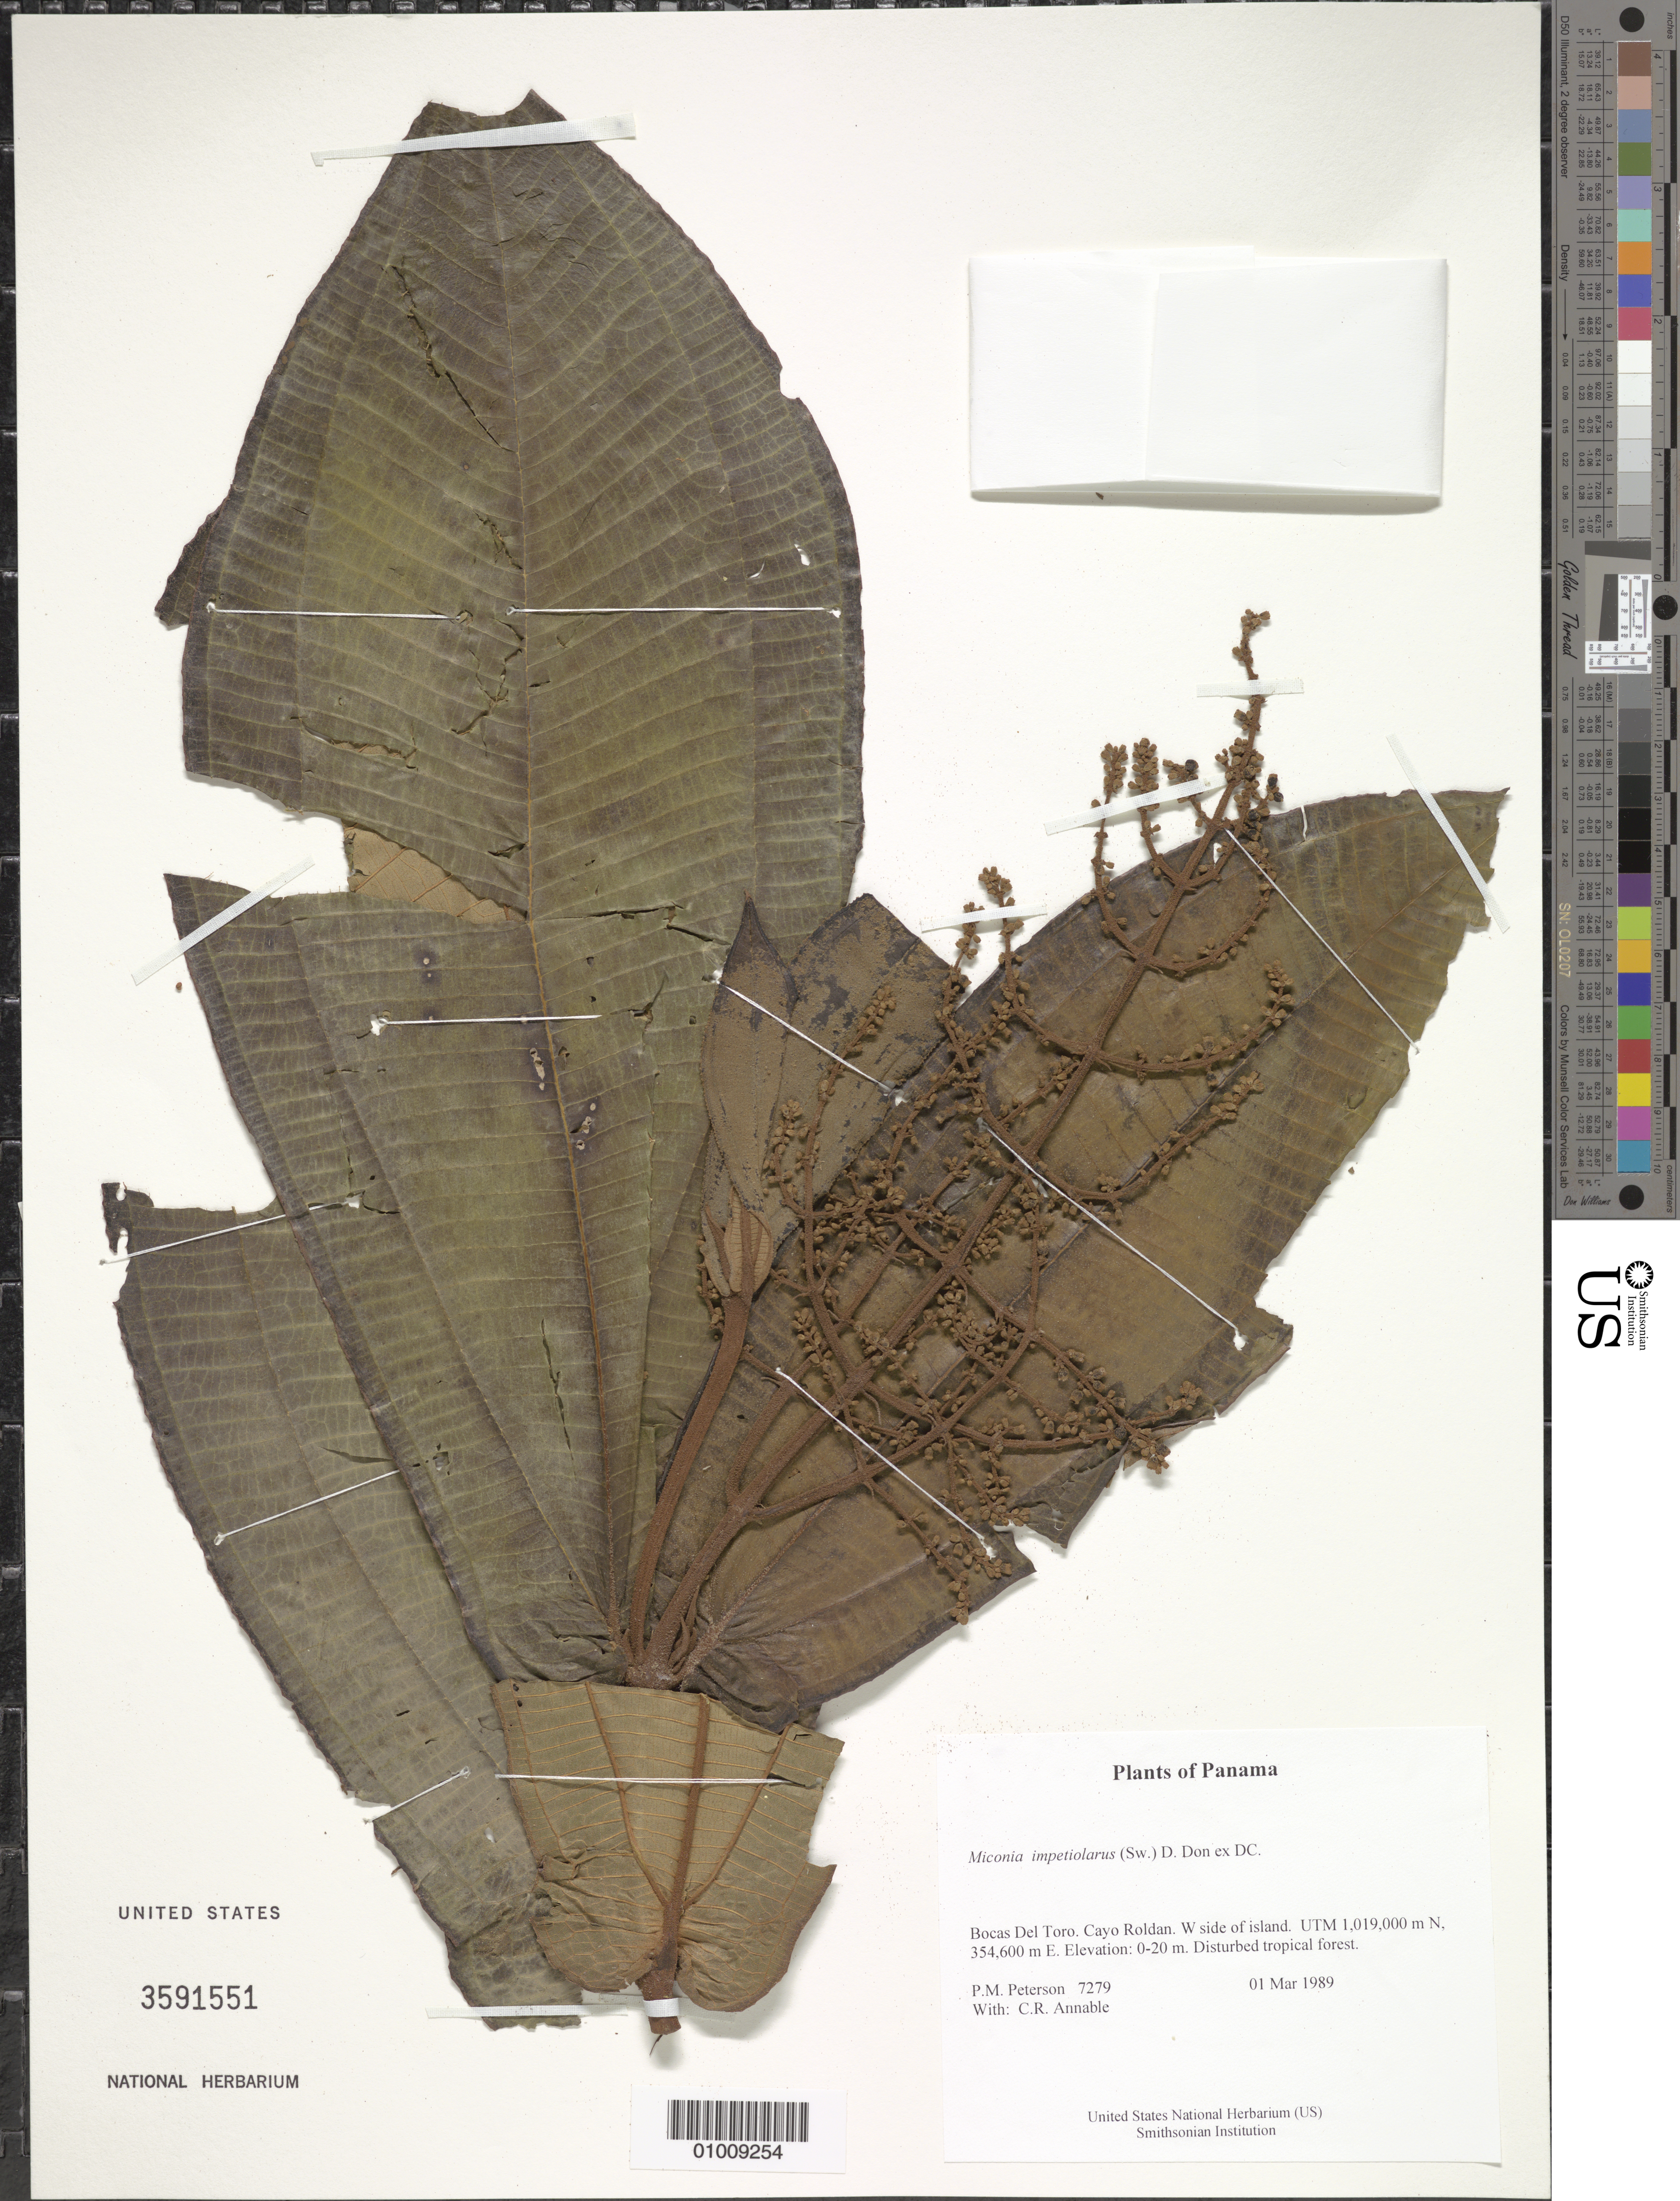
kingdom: Plantae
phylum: Tracheophyta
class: Magnoliopsida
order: Myrtales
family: Melastomataceae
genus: Miconia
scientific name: Miconia impetiolaris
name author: (Sw.) D. Don ex DC.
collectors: P. M. Peterson & C. R. Annable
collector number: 07279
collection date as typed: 01 Mar 1989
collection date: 1989-03-01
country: Panama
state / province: Bocas del Toro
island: Cayo Roldan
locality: W side of island. UTM 1,019,000 m N, 354,600 m E.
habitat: Disturbed tropical forest.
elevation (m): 0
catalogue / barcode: US 3591551